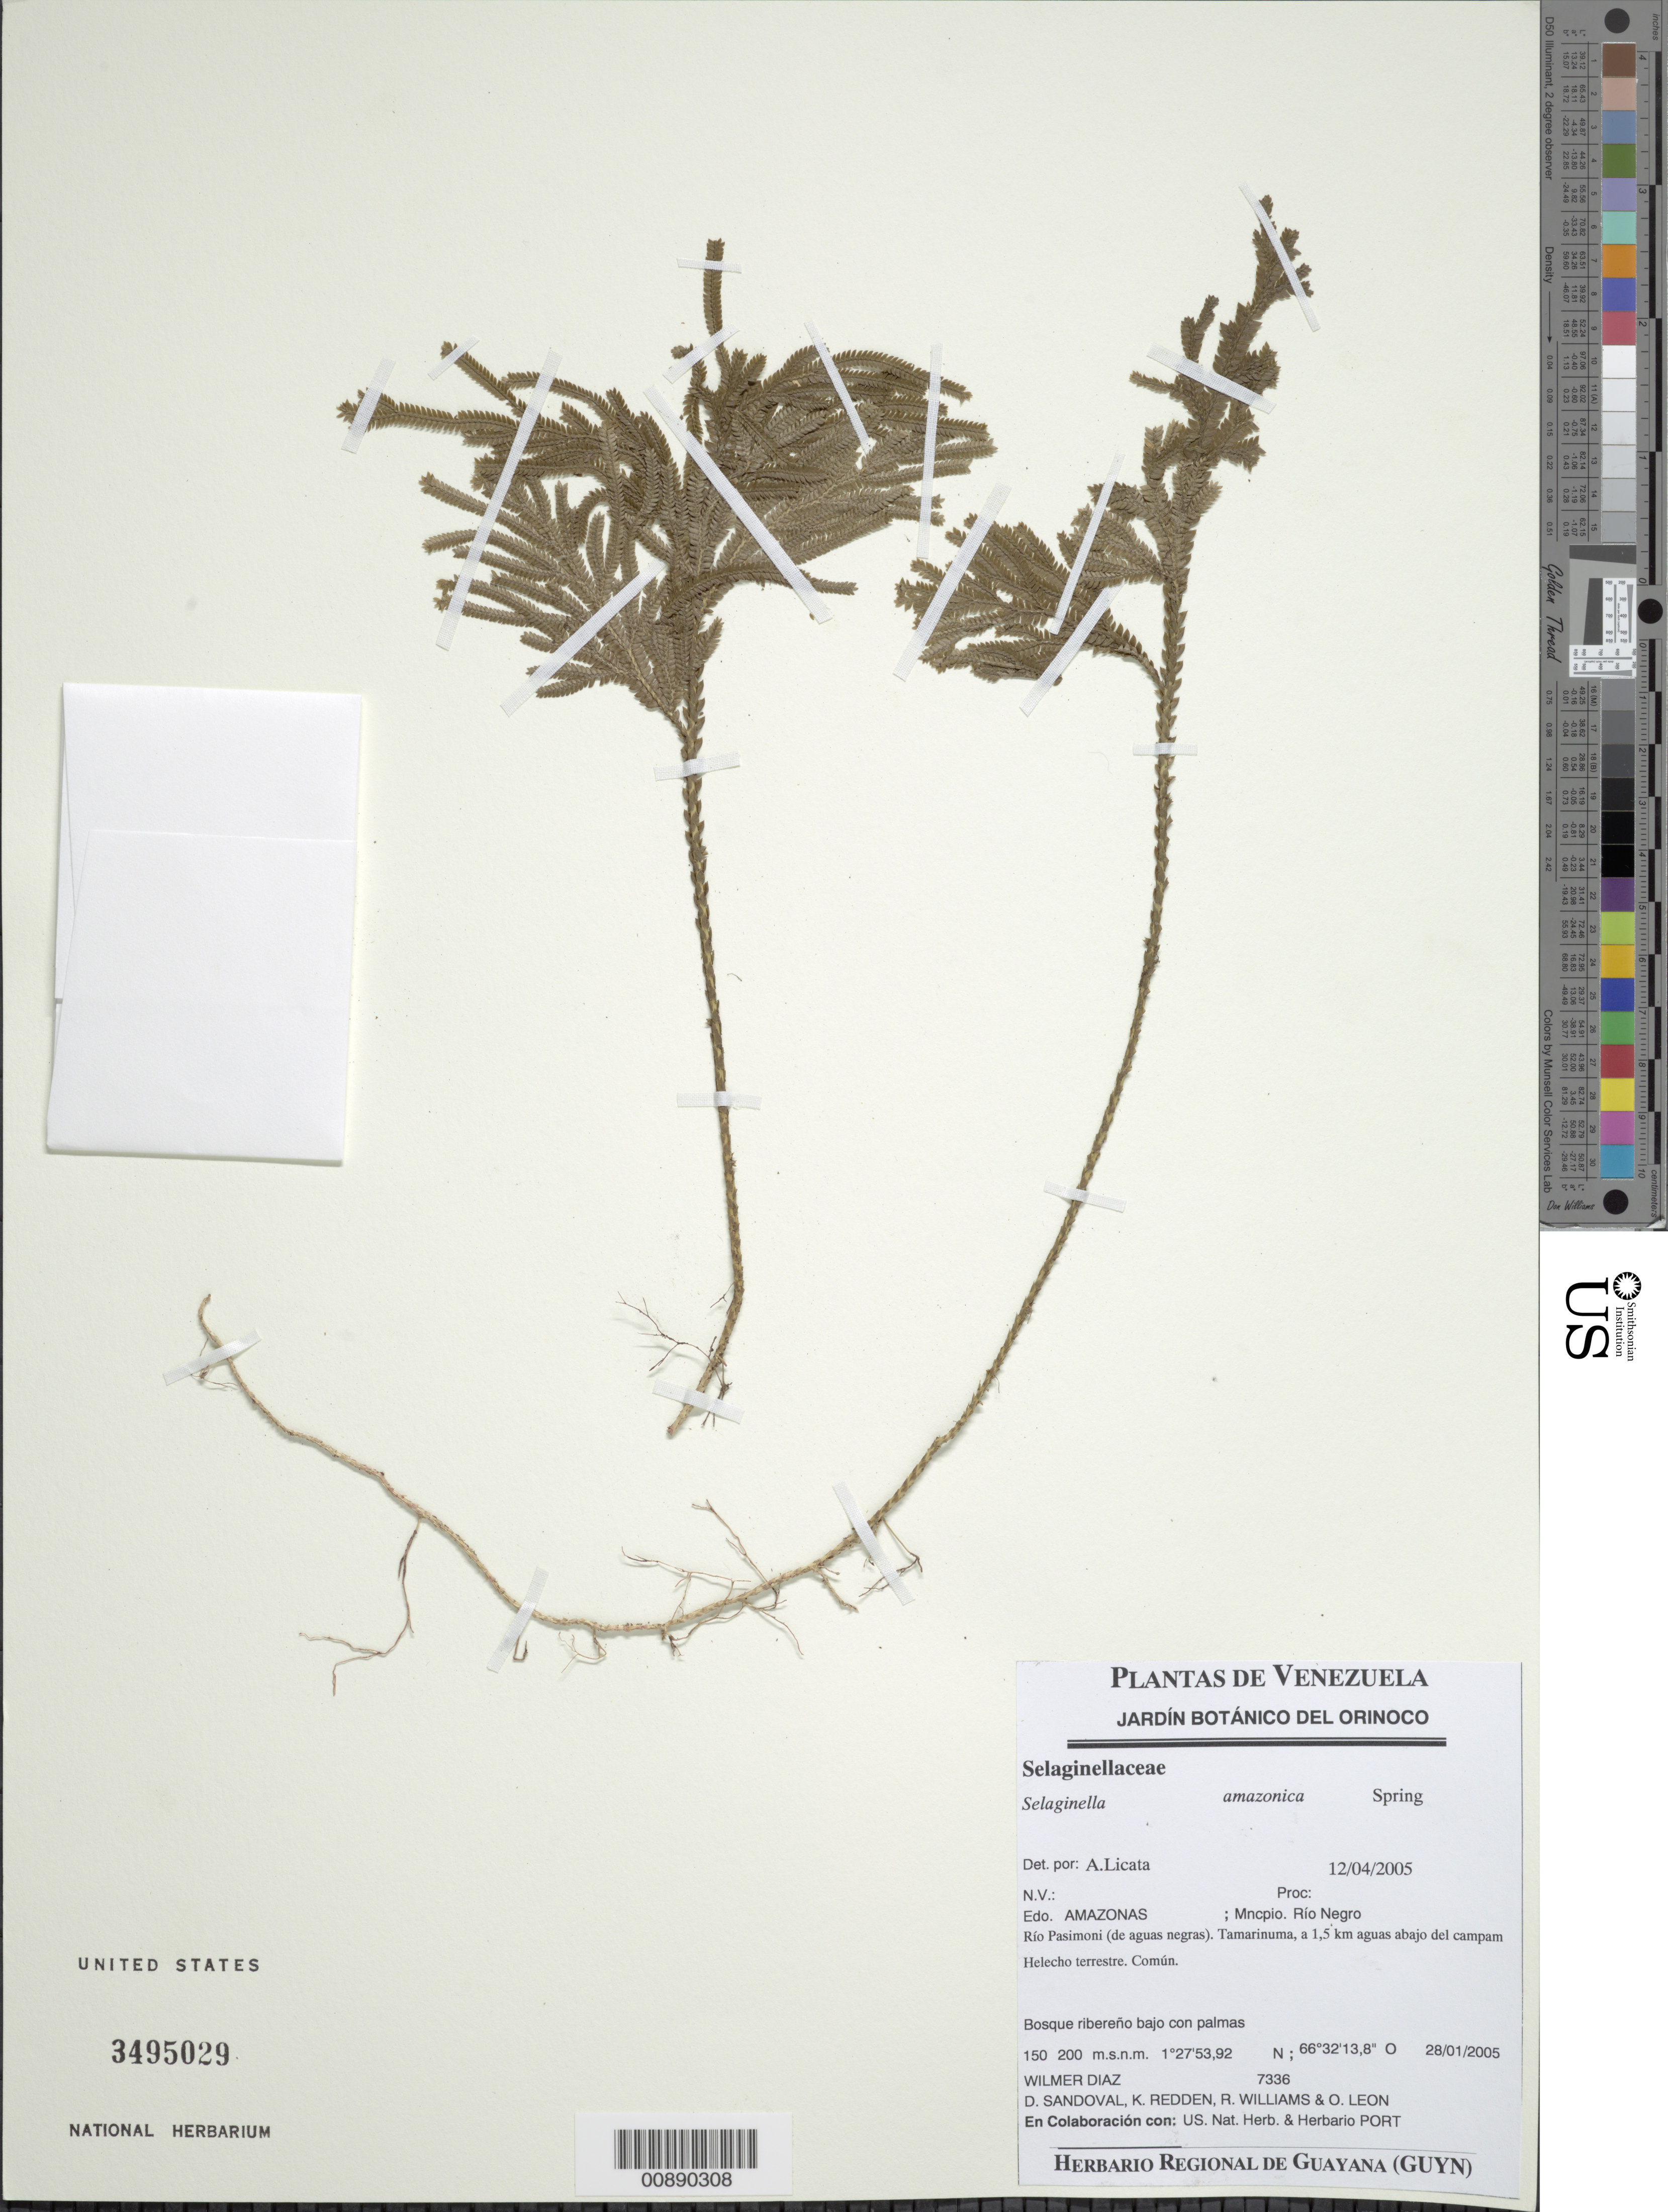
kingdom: Plantae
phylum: Tracheophyta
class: Lycopodiopsida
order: Selaginellales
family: Selaginellaceae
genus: Selaginella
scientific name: Selaginella amazonica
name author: Spring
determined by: Licata, A., (PORT), Univ. Nac. Exp. de los Llanos Ezequiel Zamora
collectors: W. Díaz P., D. Sandoval, K. M. Redden, R. Williams & O. León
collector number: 7336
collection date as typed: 28-Jan-05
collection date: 2005-01-28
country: Venezuela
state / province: Amazonas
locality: Mun. Río Negro, Río Pasimoni, Tamarinuma, 1.5 km aguas abajo del campamento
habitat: Bosque ribereño bajo con palmas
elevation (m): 150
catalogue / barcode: US 3495029